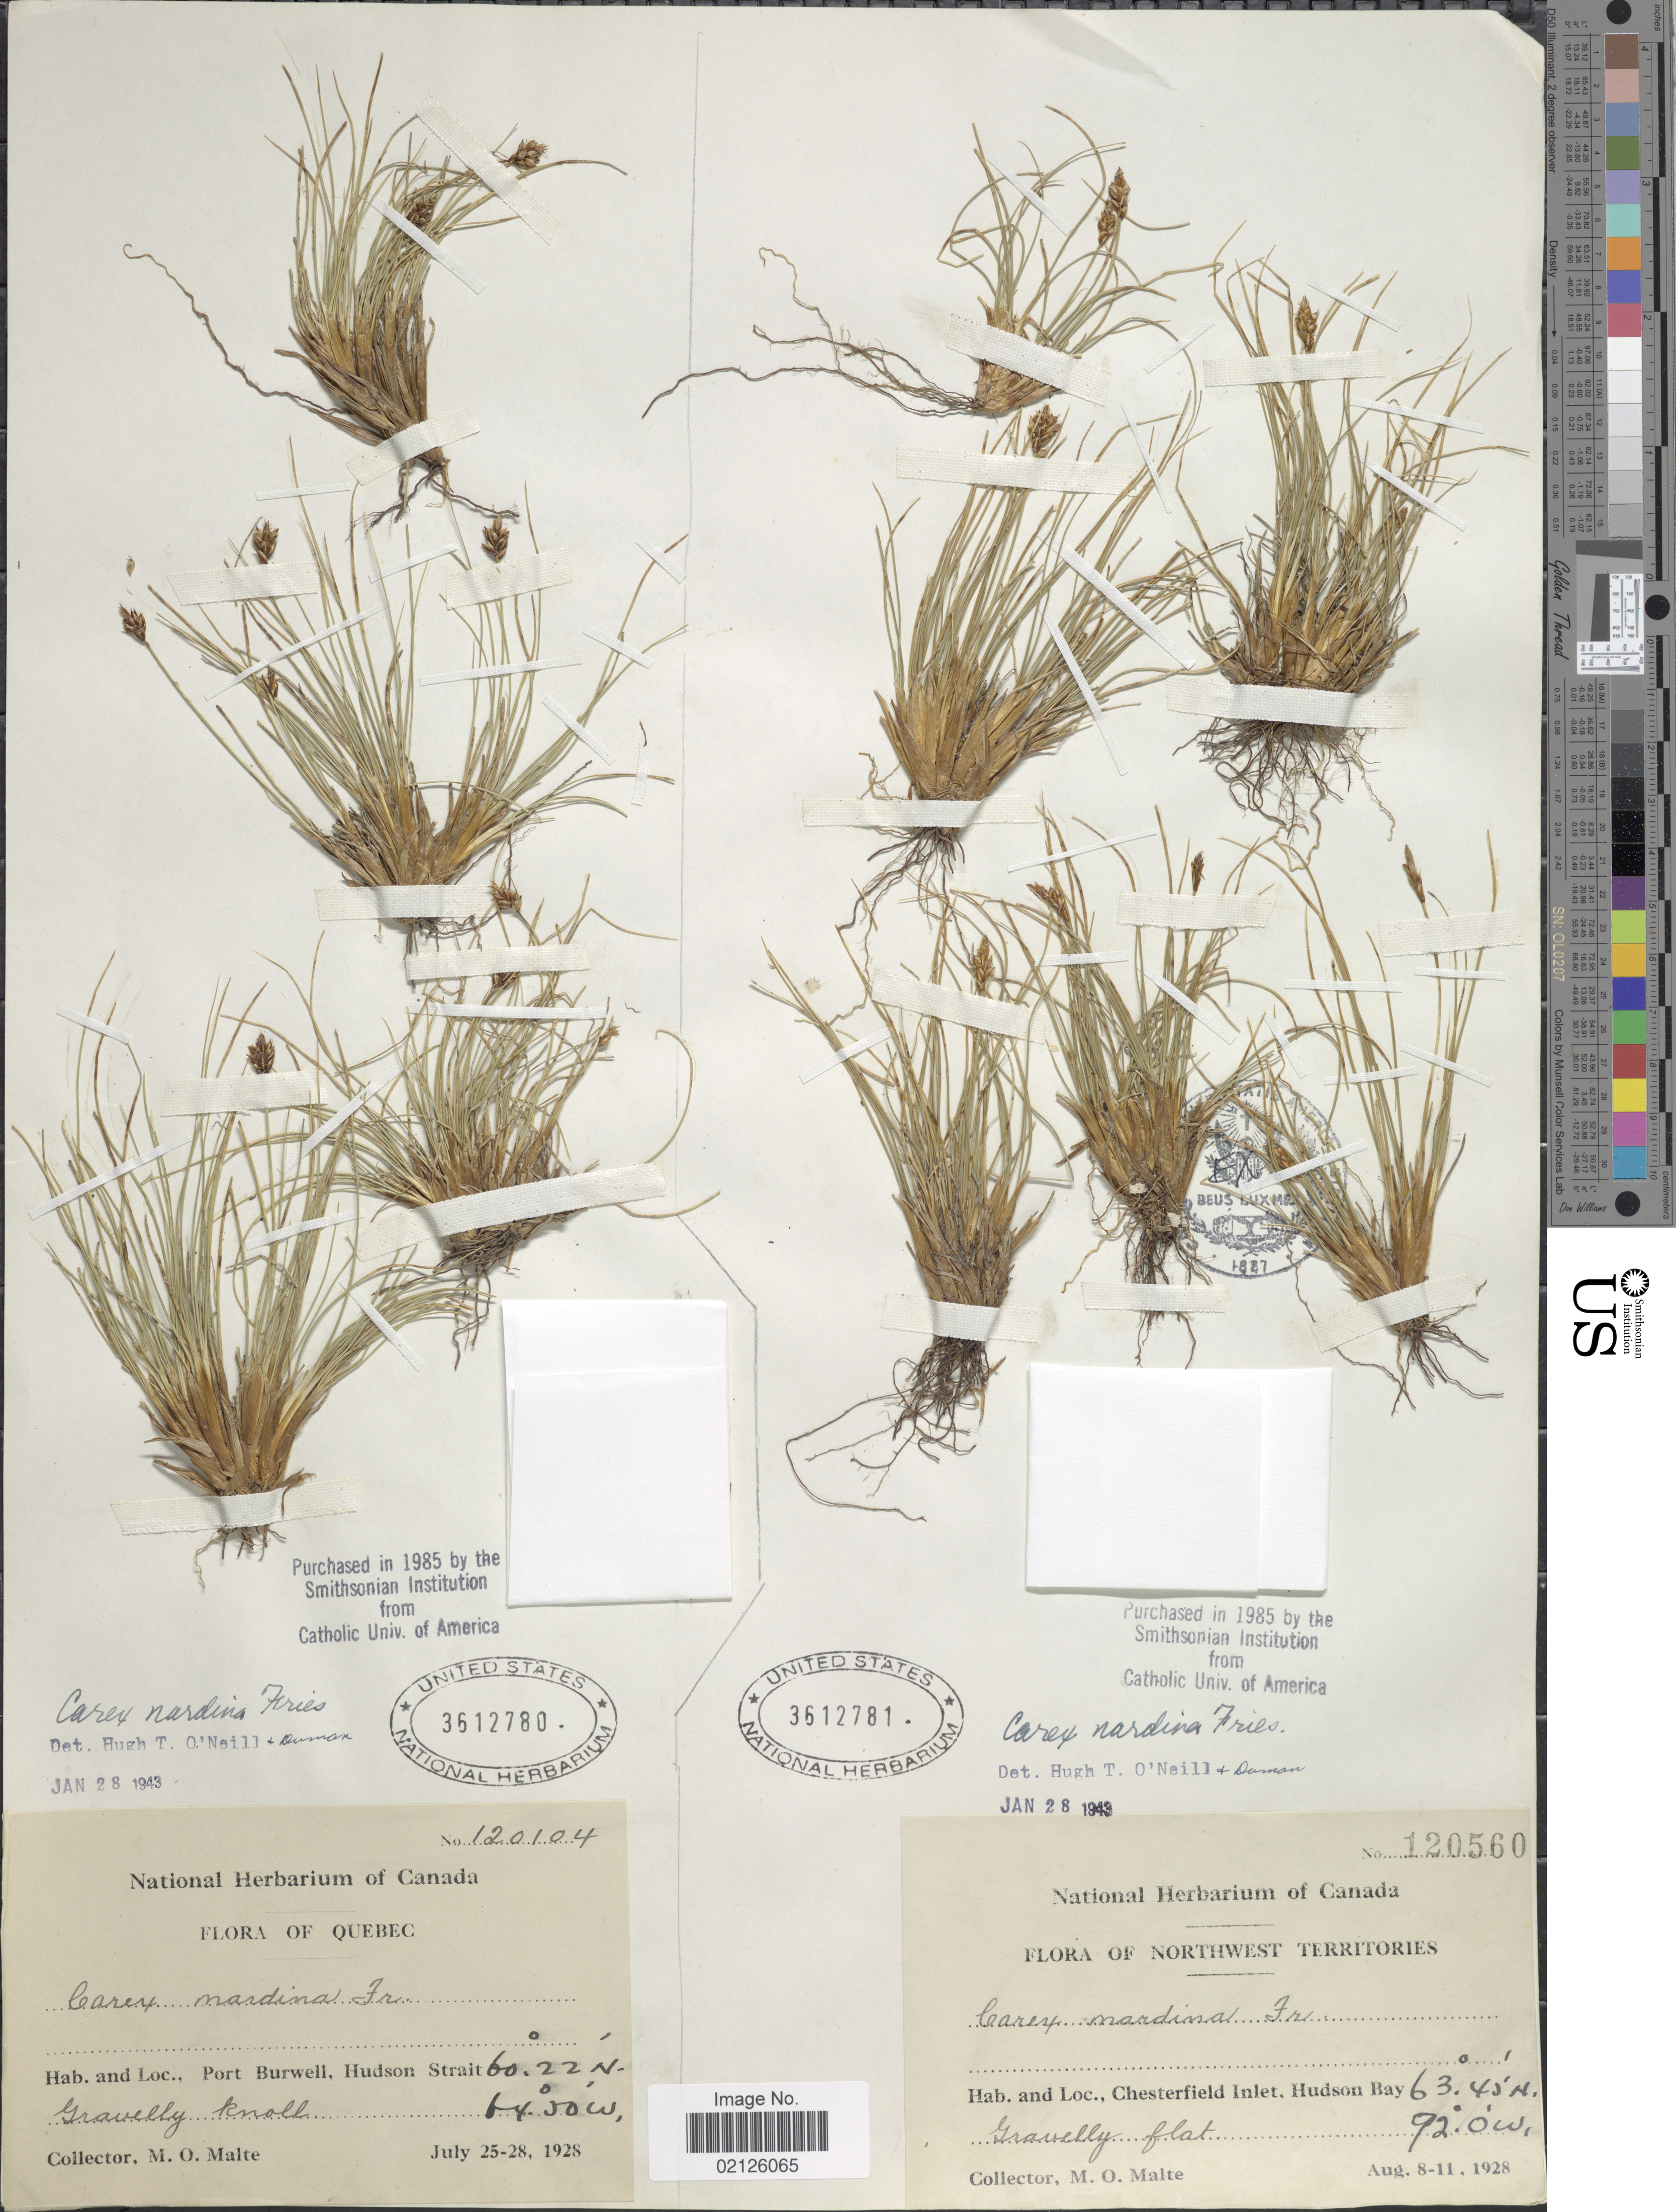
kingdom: Plantae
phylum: Tracheophyta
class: Liliopsida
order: Poales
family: Cyperaceae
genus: Carex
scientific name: Carex nardina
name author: (Hornem.) Fr.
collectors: M. O. Malte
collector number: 120104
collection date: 1928-07-25/1928-07-28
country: Canada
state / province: Quebec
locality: Port Burwell, Hudson Strait, Gravelly knoll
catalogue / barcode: US 3612780